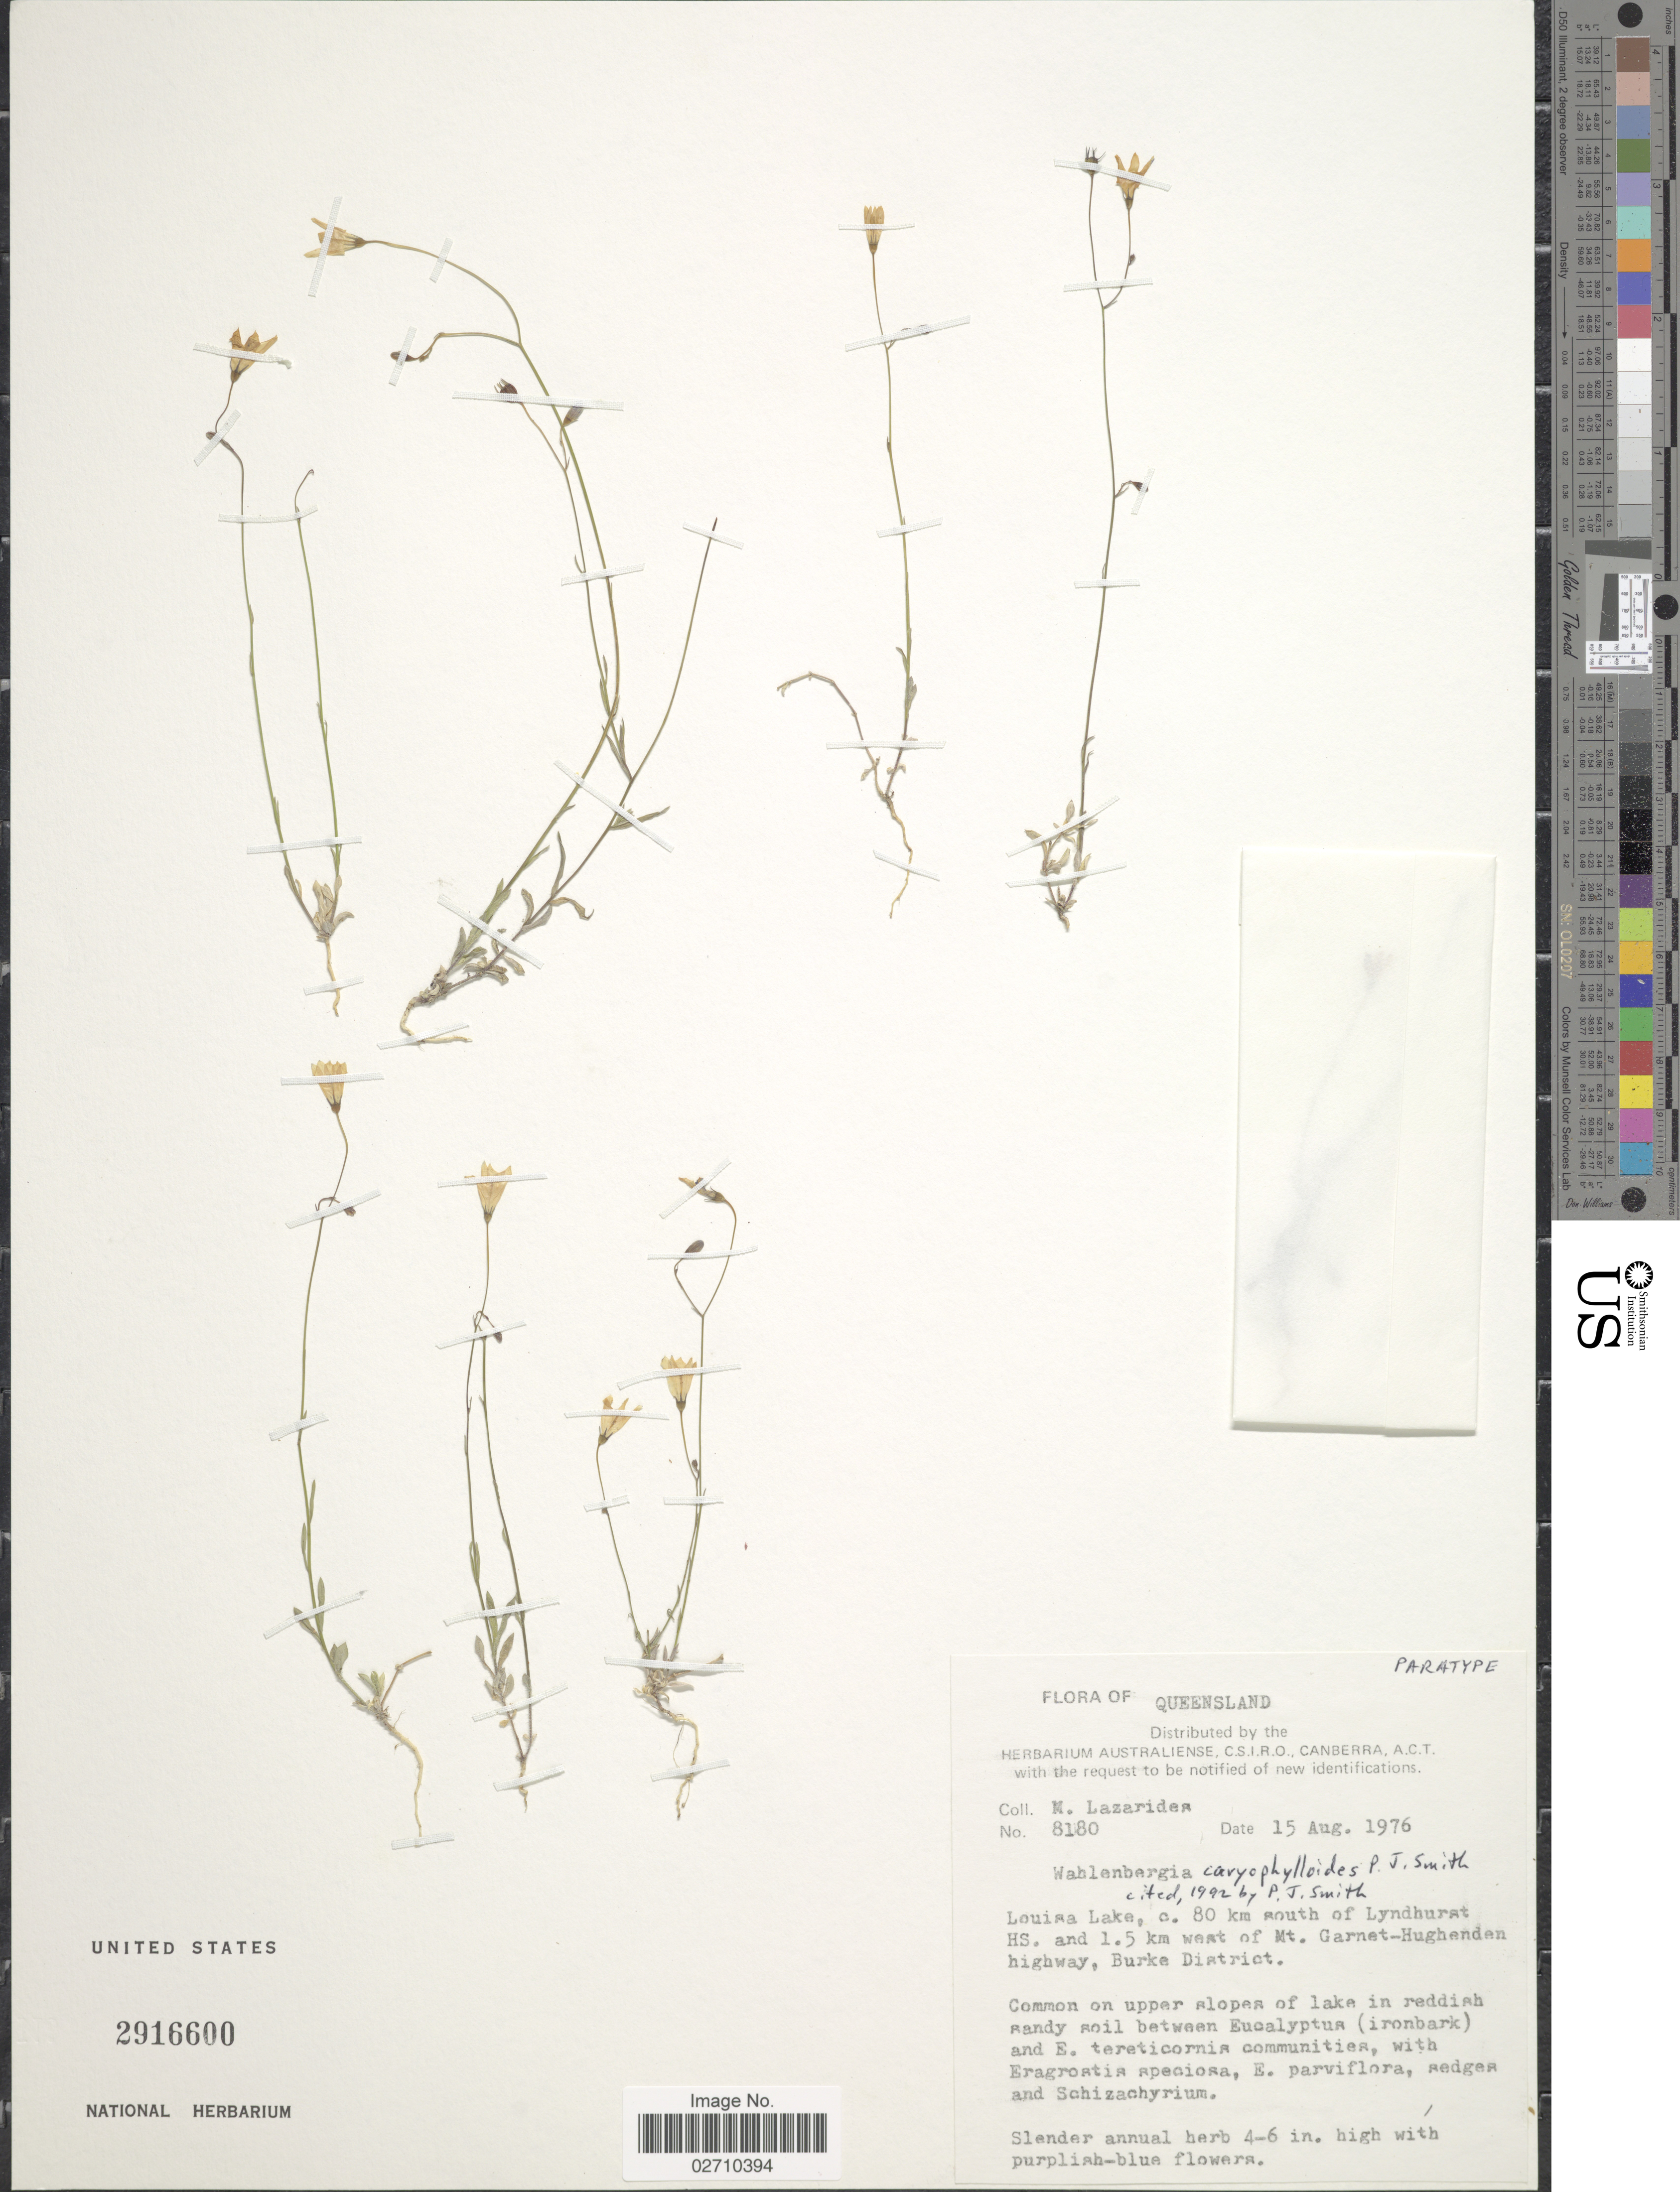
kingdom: Plantae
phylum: Tracheophyta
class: Magnoliopsida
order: Asterales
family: Campanulaceae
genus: Wahlenbergia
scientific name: Wahlenbergia caryophylloides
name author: P.J. Sm.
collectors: M. Lazarides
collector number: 8180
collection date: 1976-08-15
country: Australia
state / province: Queensland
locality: Louisa Lake, c. 80 km south of Lyndhurst HS. and 1.5 km west of Mt. Garnet-Hughenden highway, Burke District.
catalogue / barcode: US 2916600